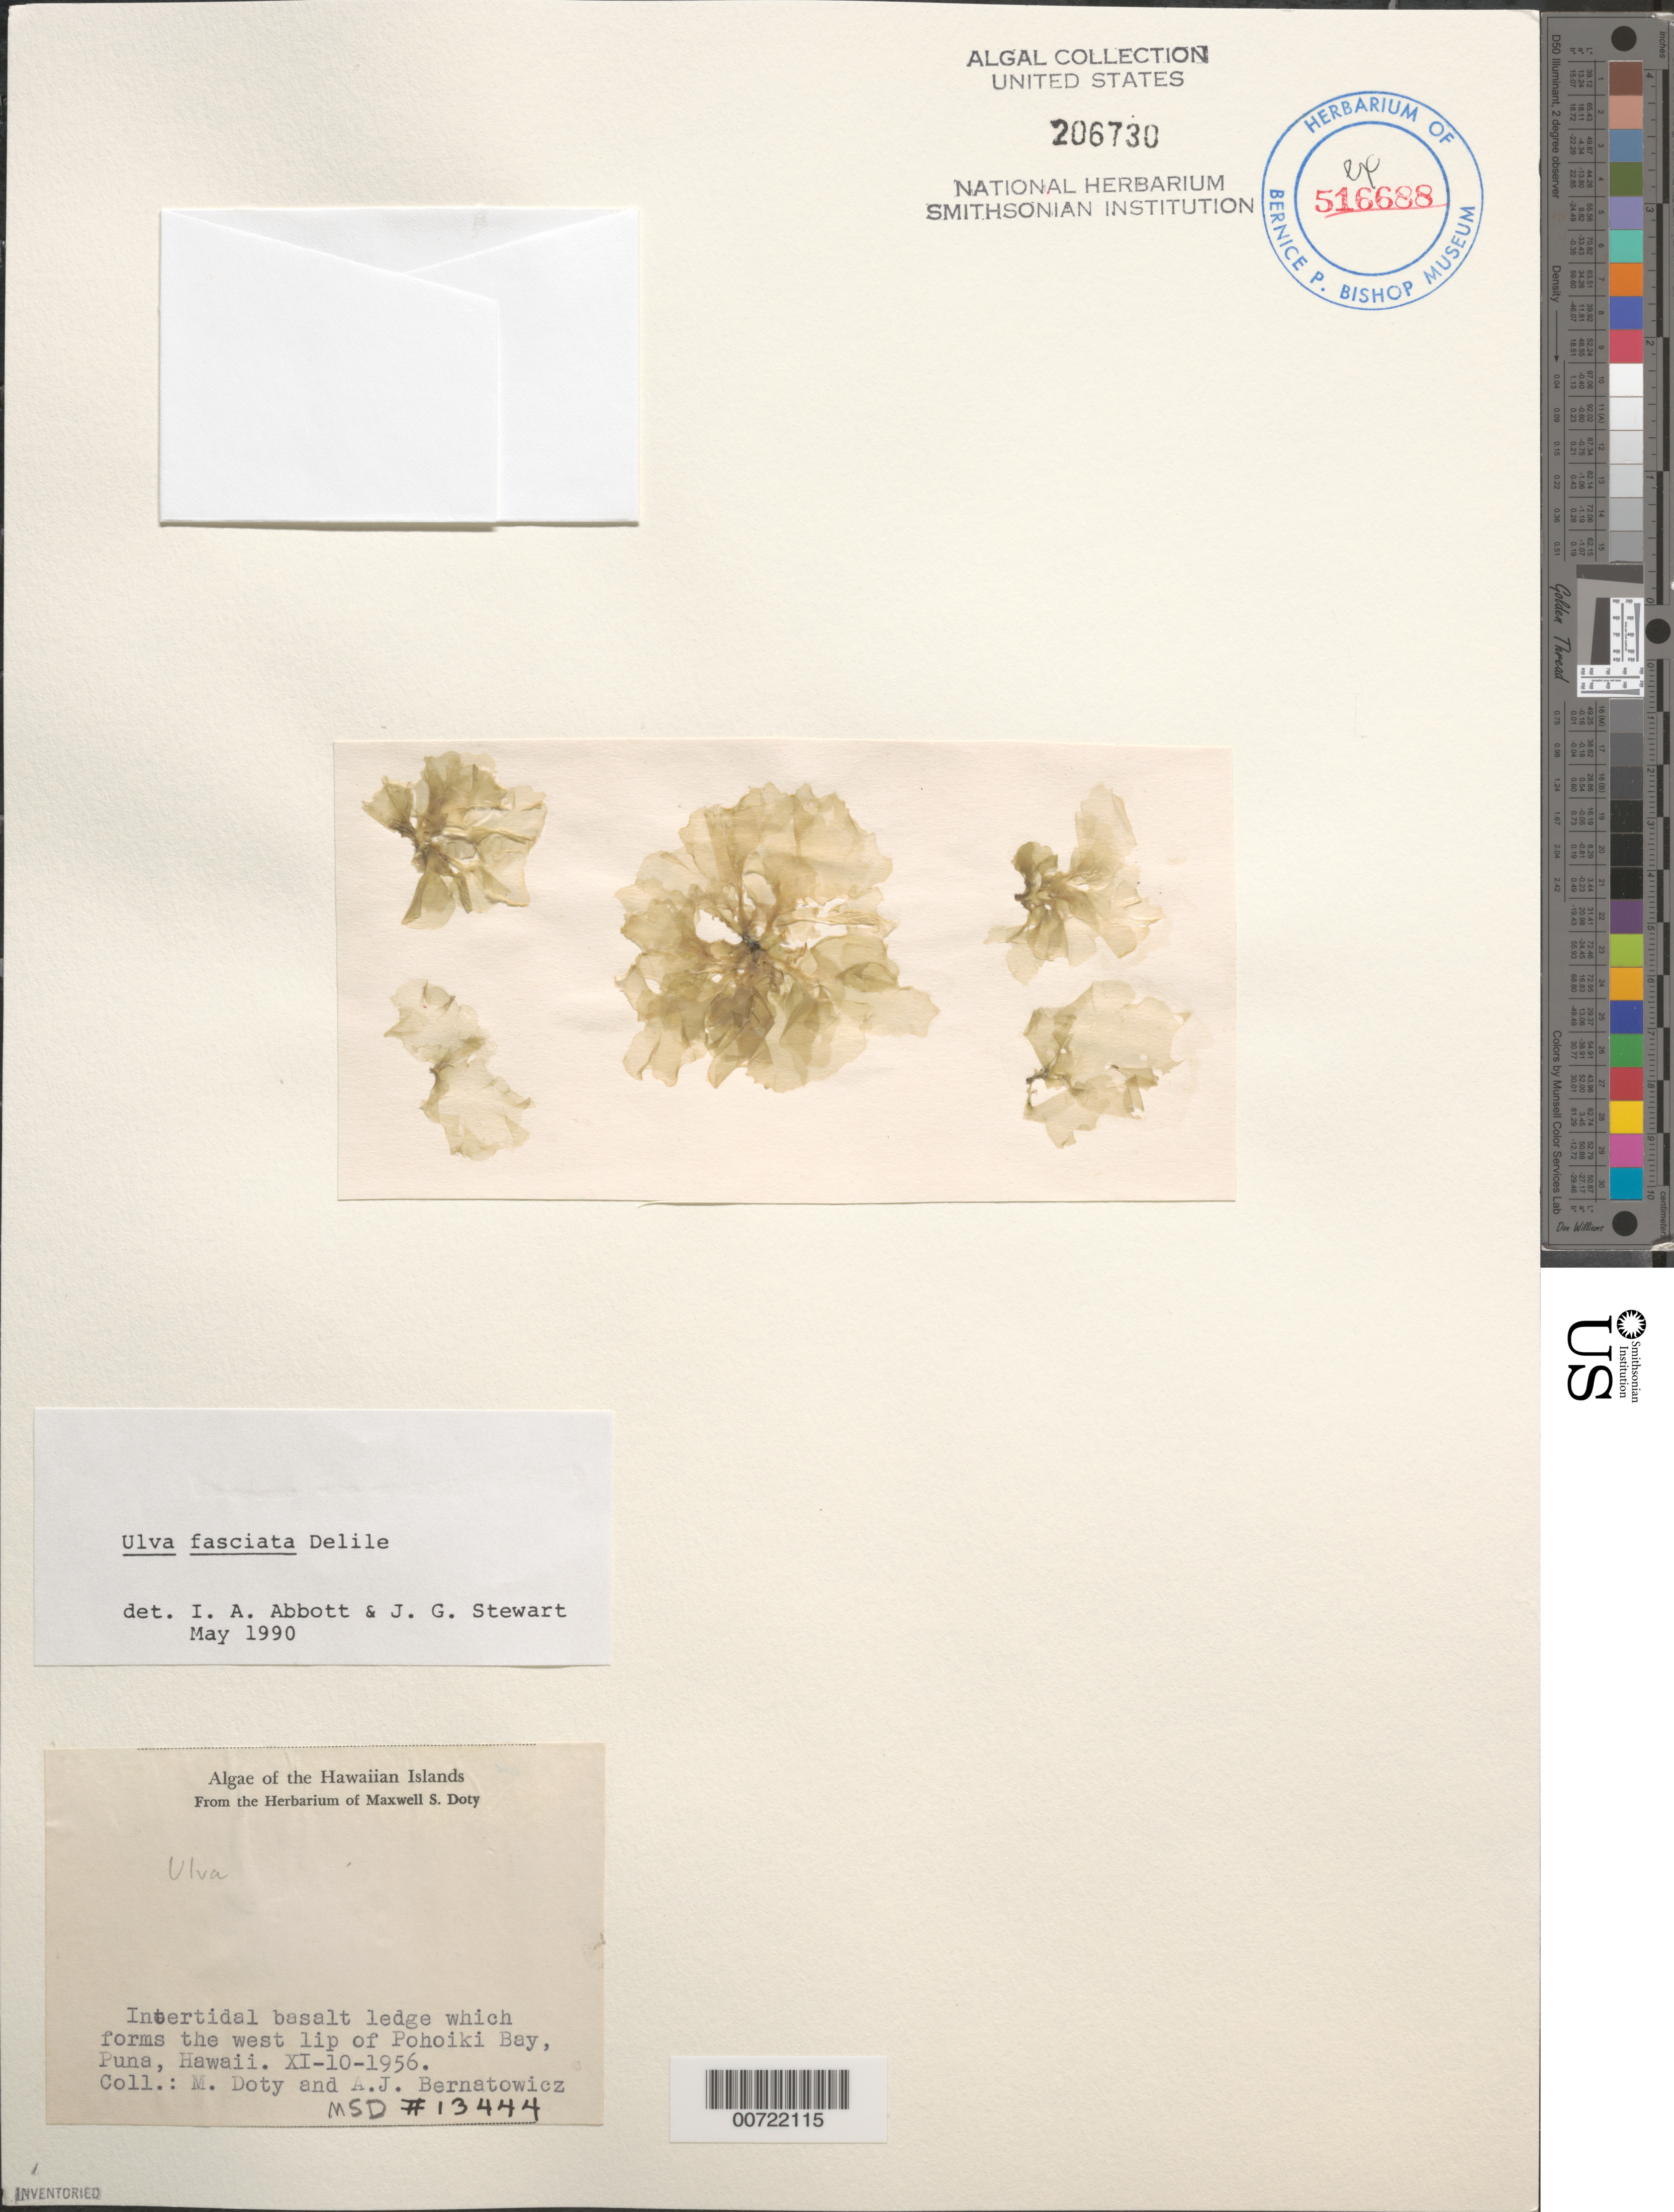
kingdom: Plantae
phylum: Chlorophyta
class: Ulvophyceae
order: Ulvales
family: Ulvaceae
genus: Ulva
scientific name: Ulva lactuca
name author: L.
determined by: Algae name updating Project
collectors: M. S. Doty & A. Bernatowicz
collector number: MSD 13444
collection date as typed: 10 Nov 1956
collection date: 1956-11-10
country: United States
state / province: Hawaii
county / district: Hawaii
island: Hawaii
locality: Puna, west Pohoiki Bay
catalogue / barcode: US 206730